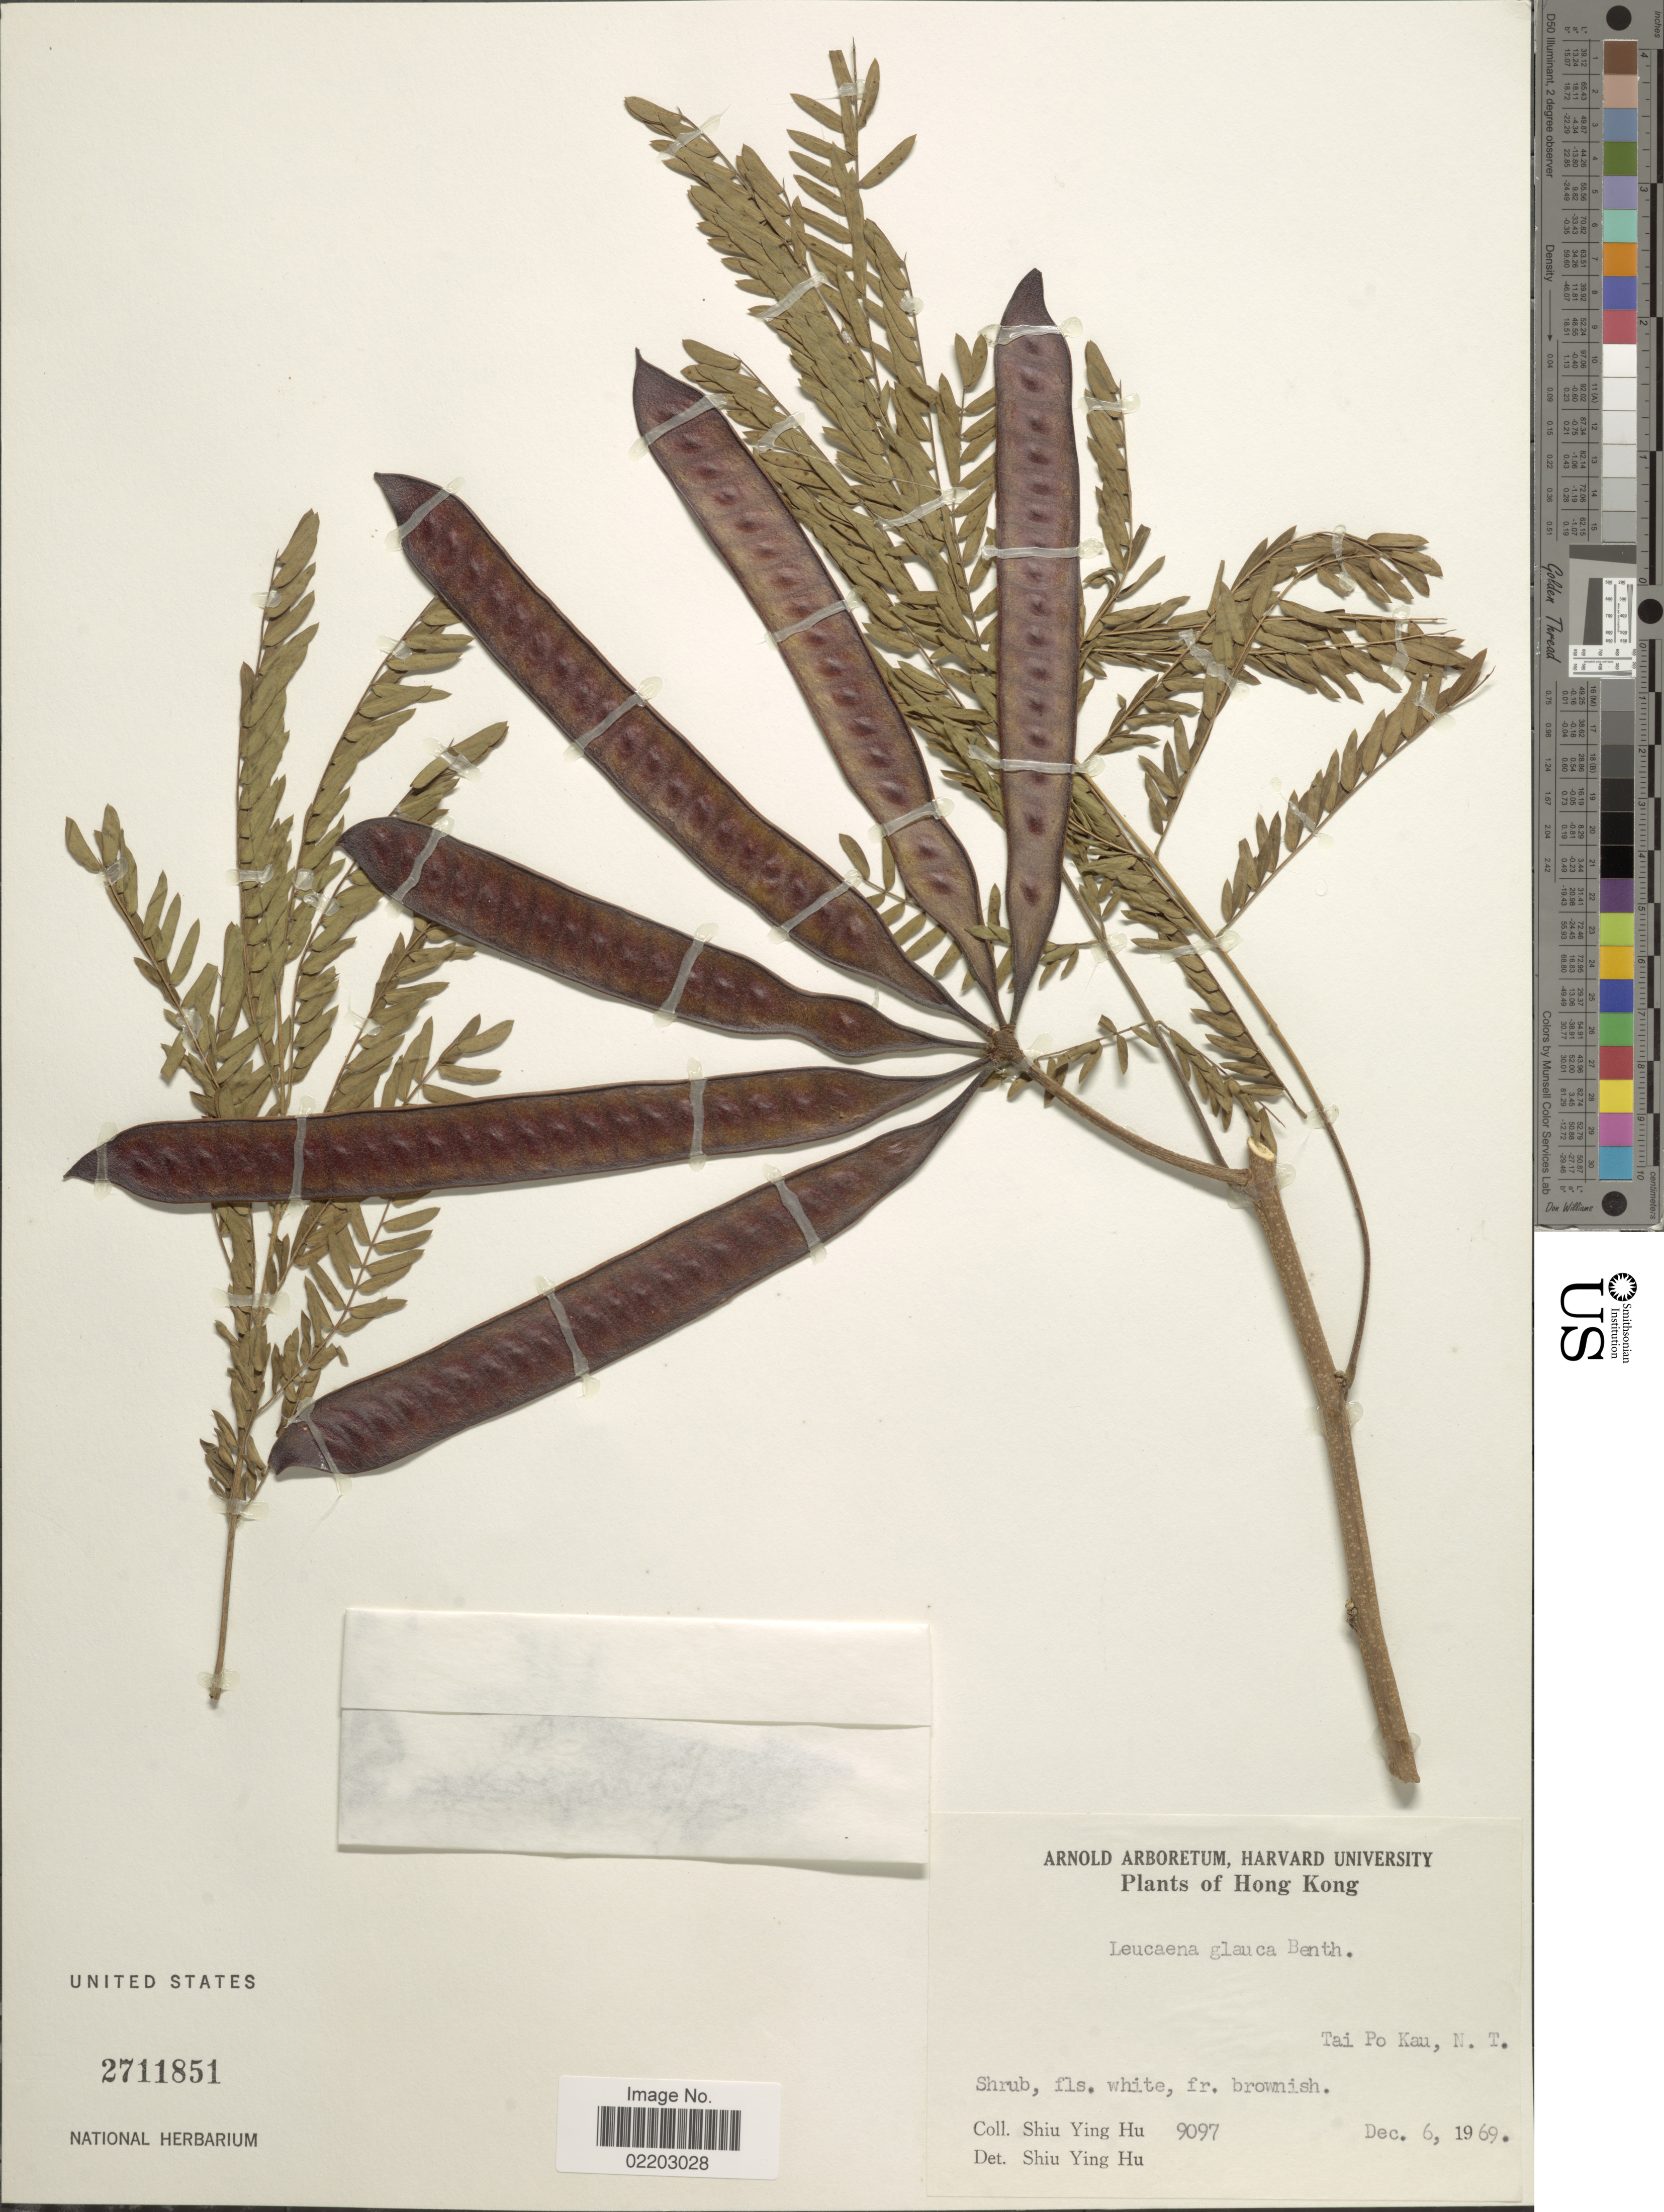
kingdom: Plantae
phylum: Tracheophyta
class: Magnoliopsida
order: Fabales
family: Fabaceae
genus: Leucaena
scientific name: Leucaena leucocephala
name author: (Lam.) de Wit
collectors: S. Y. Hu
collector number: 9097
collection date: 1969-12-06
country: China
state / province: Hong Kong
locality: Hong Kong, Tai Po Kau, N.T.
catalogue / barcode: US 2711851